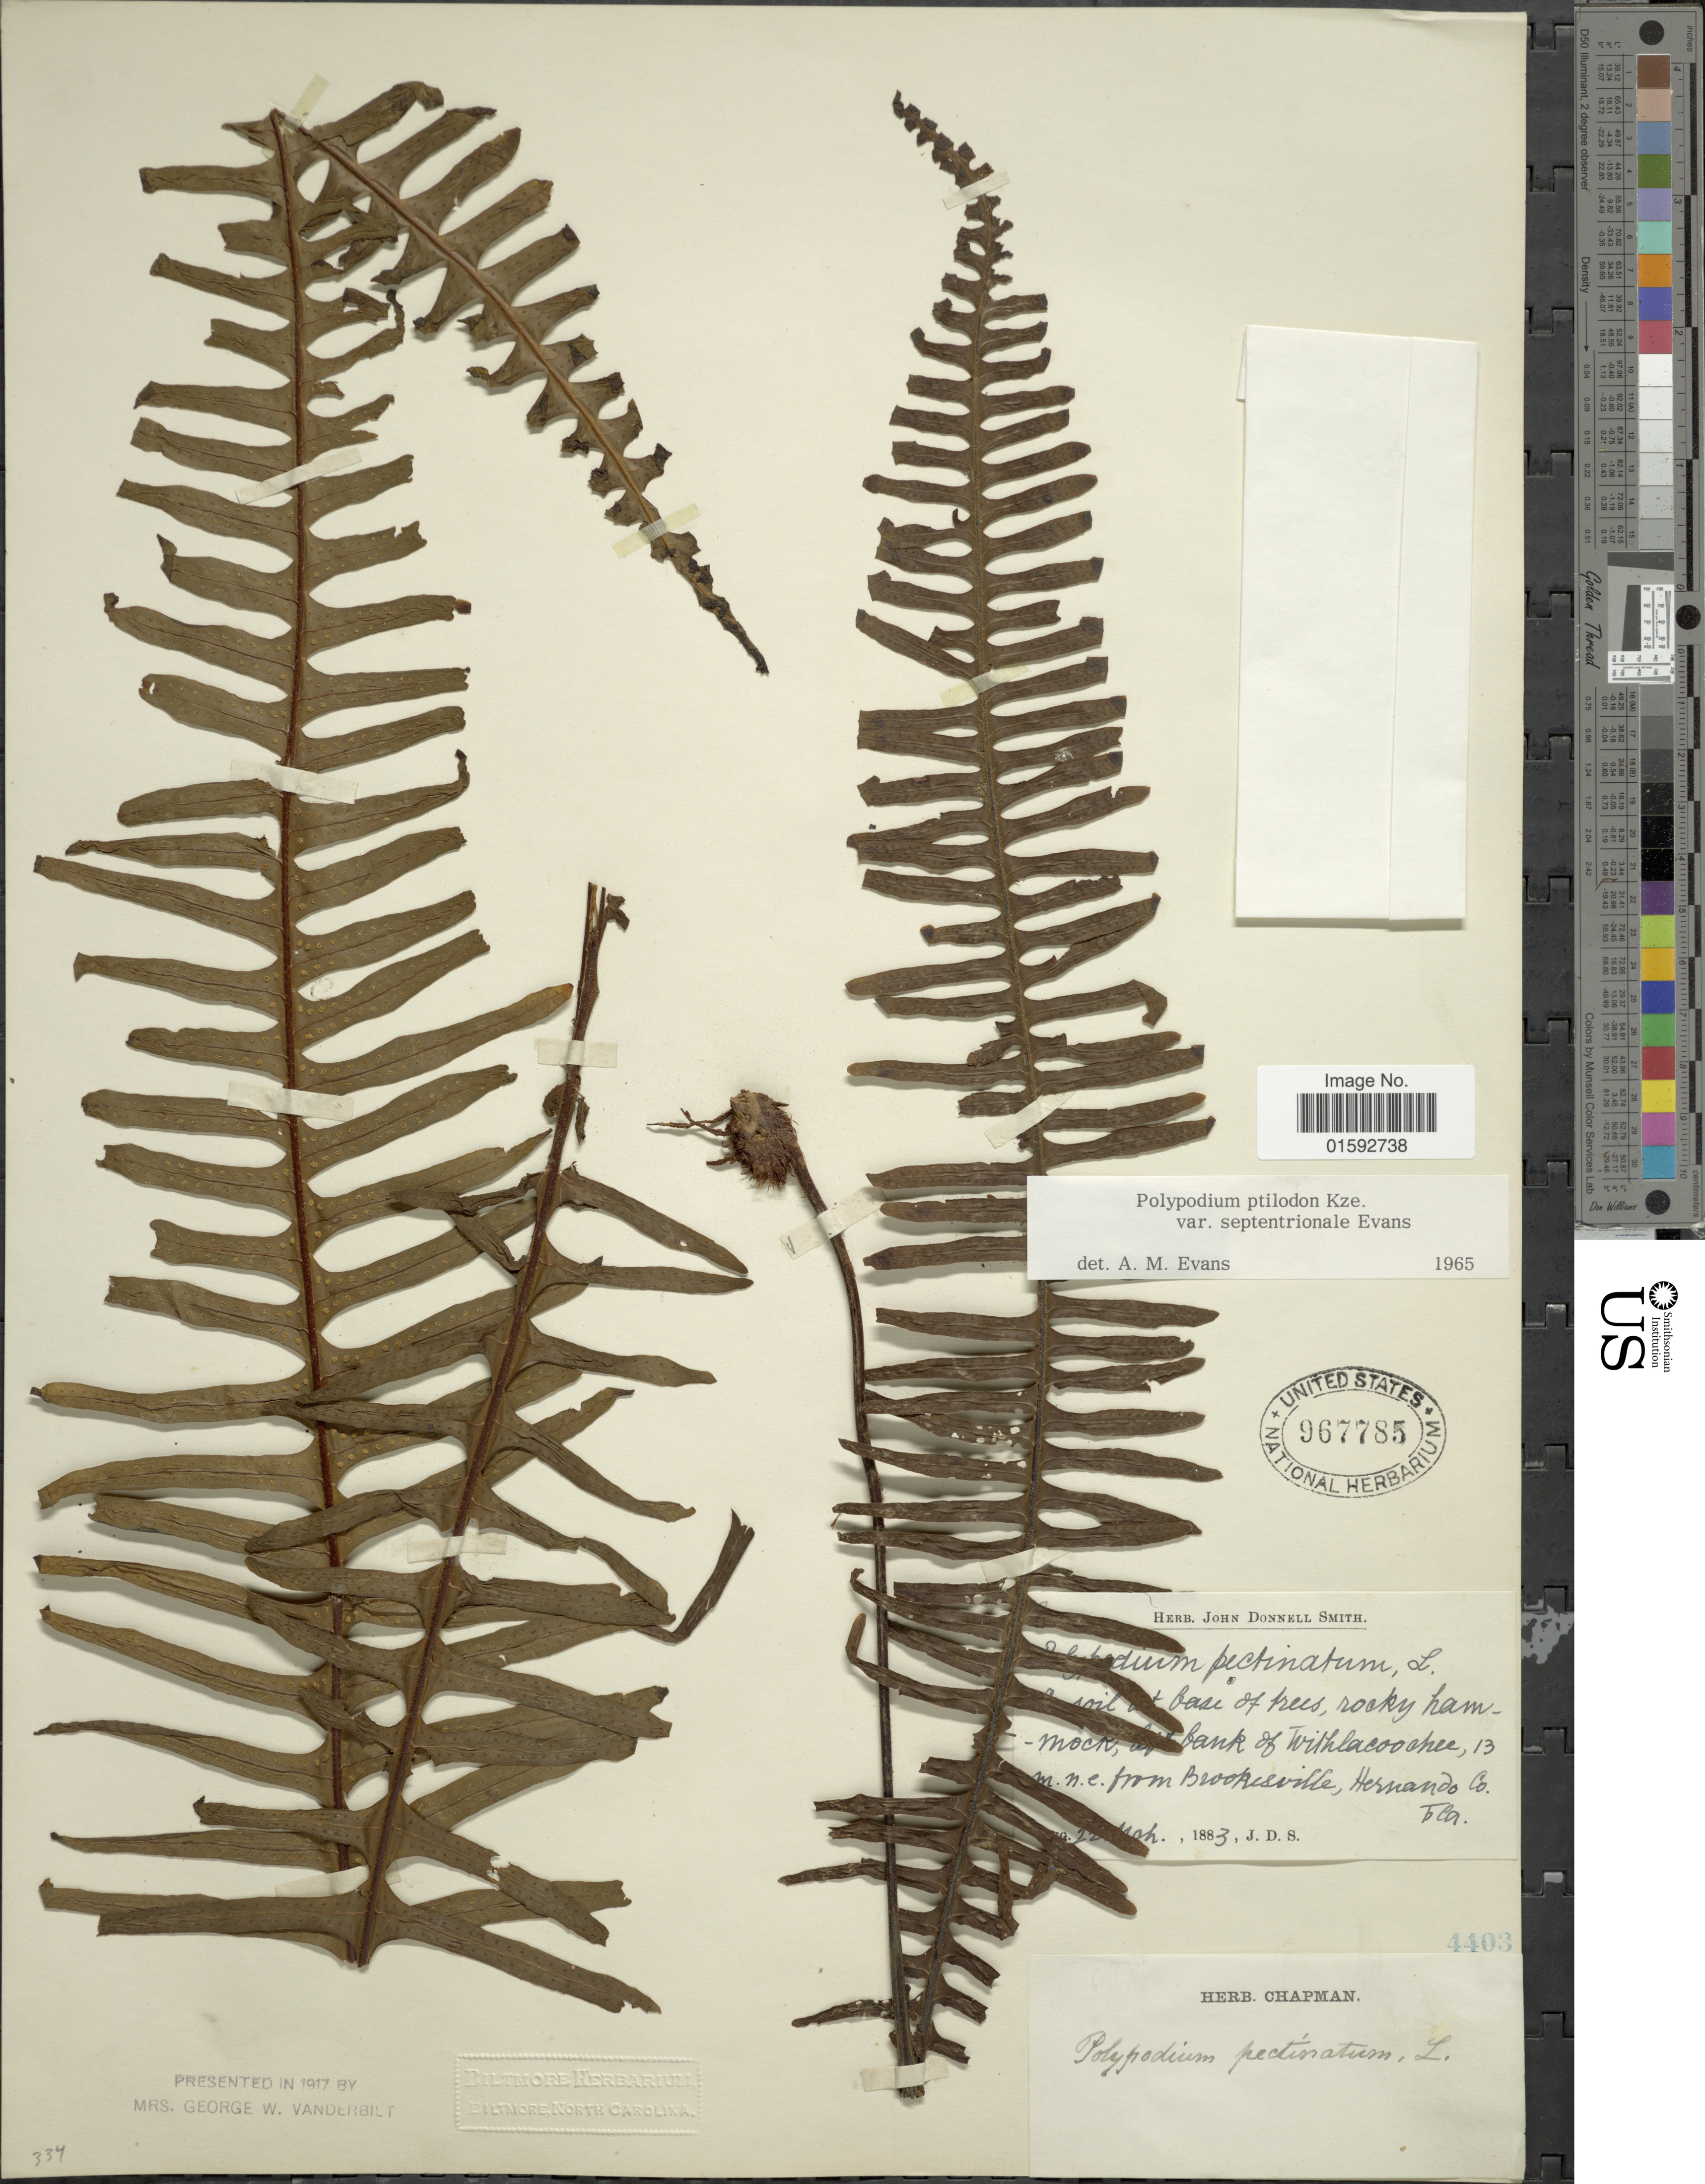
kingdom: Plantae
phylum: Tracheophyta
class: Polypodiopsida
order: Polypodiales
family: Polypodiaceae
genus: Pecluma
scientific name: Pecluma ptilodos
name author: (Kunze) Price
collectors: J. Donnell Smith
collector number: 4403?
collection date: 1883-03-22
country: United States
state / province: Florida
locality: A soil at base of trees, rocky hammock, left bank of Withlacoochee, 13 m. n.e. from Brookesville, Hernando Co.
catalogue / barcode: US 967785